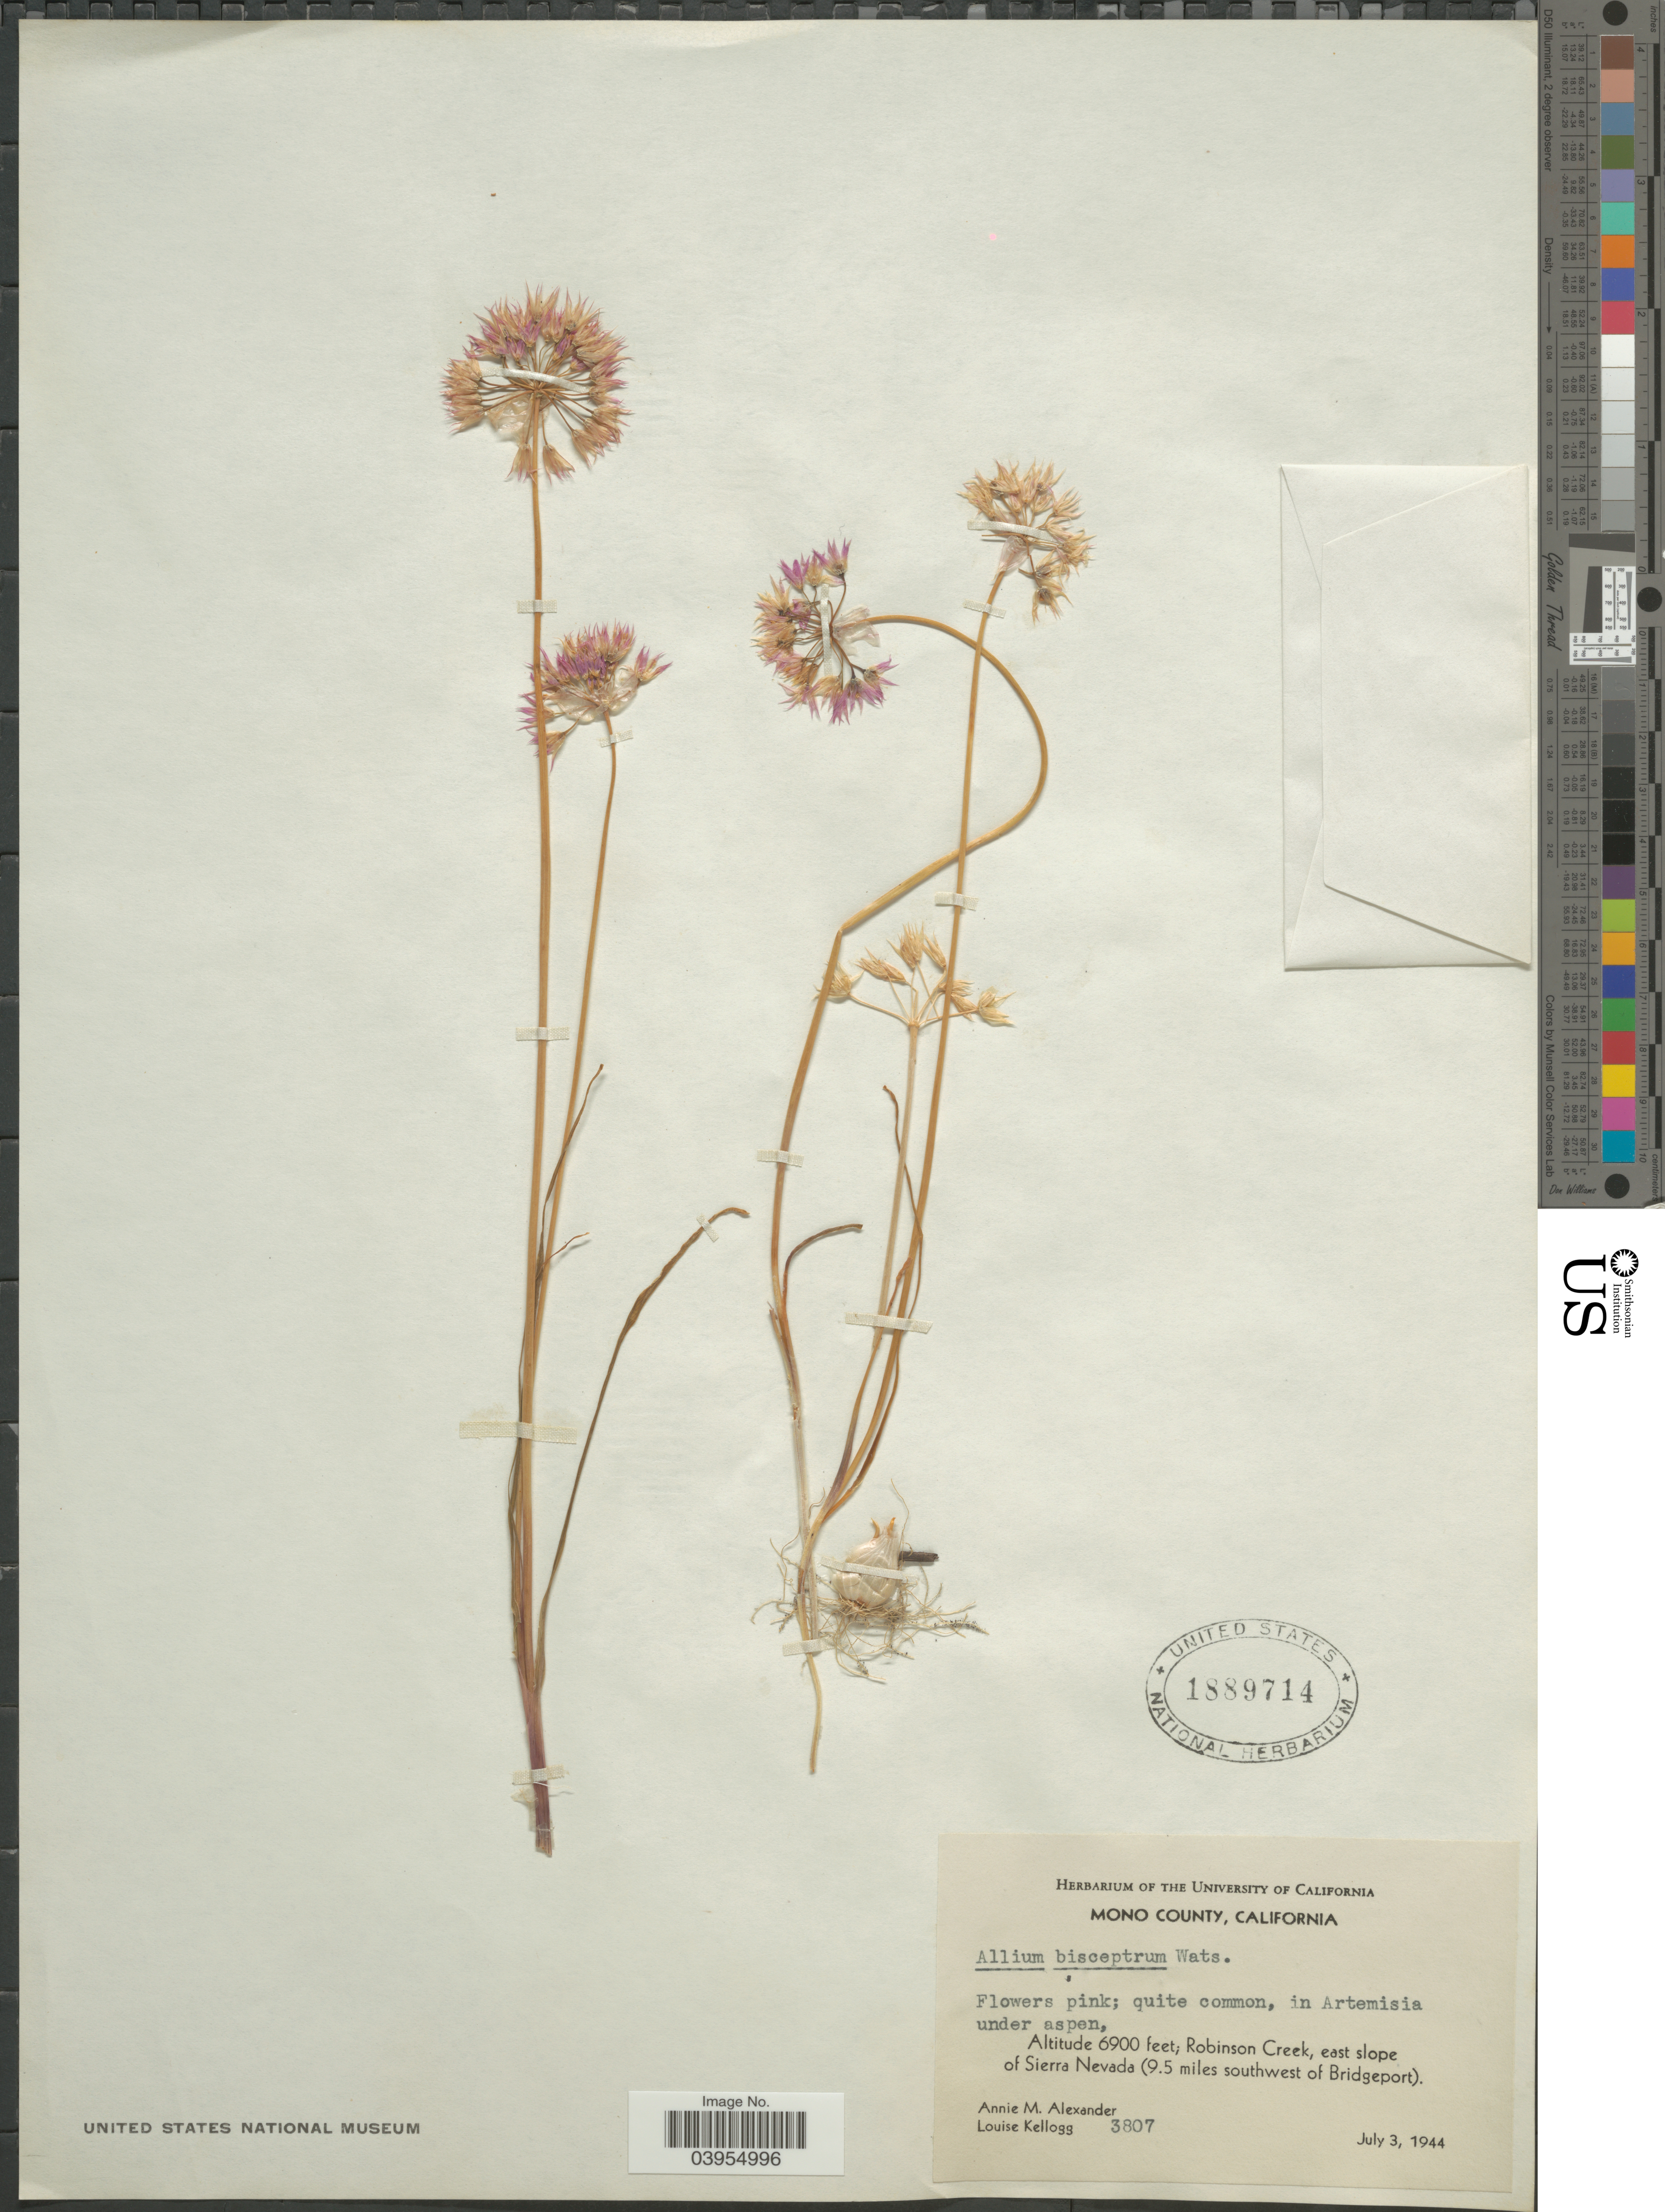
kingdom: Plantae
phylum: Tracheophyta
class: Liliopsida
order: Asparagales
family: Amaryllidaceae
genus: Allium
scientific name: Allium bisceptrum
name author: S. Watson in C. King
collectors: A. M. Alexander & L. Kellogg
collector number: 3807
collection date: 1944-07-03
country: United States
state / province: California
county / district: Mono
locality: Mono County. Quite common, Robinson Creek, east slope of Sierra Nevada (9.5 miles southwest of Bridgeport).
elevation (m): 2103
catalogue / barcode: US 1889714